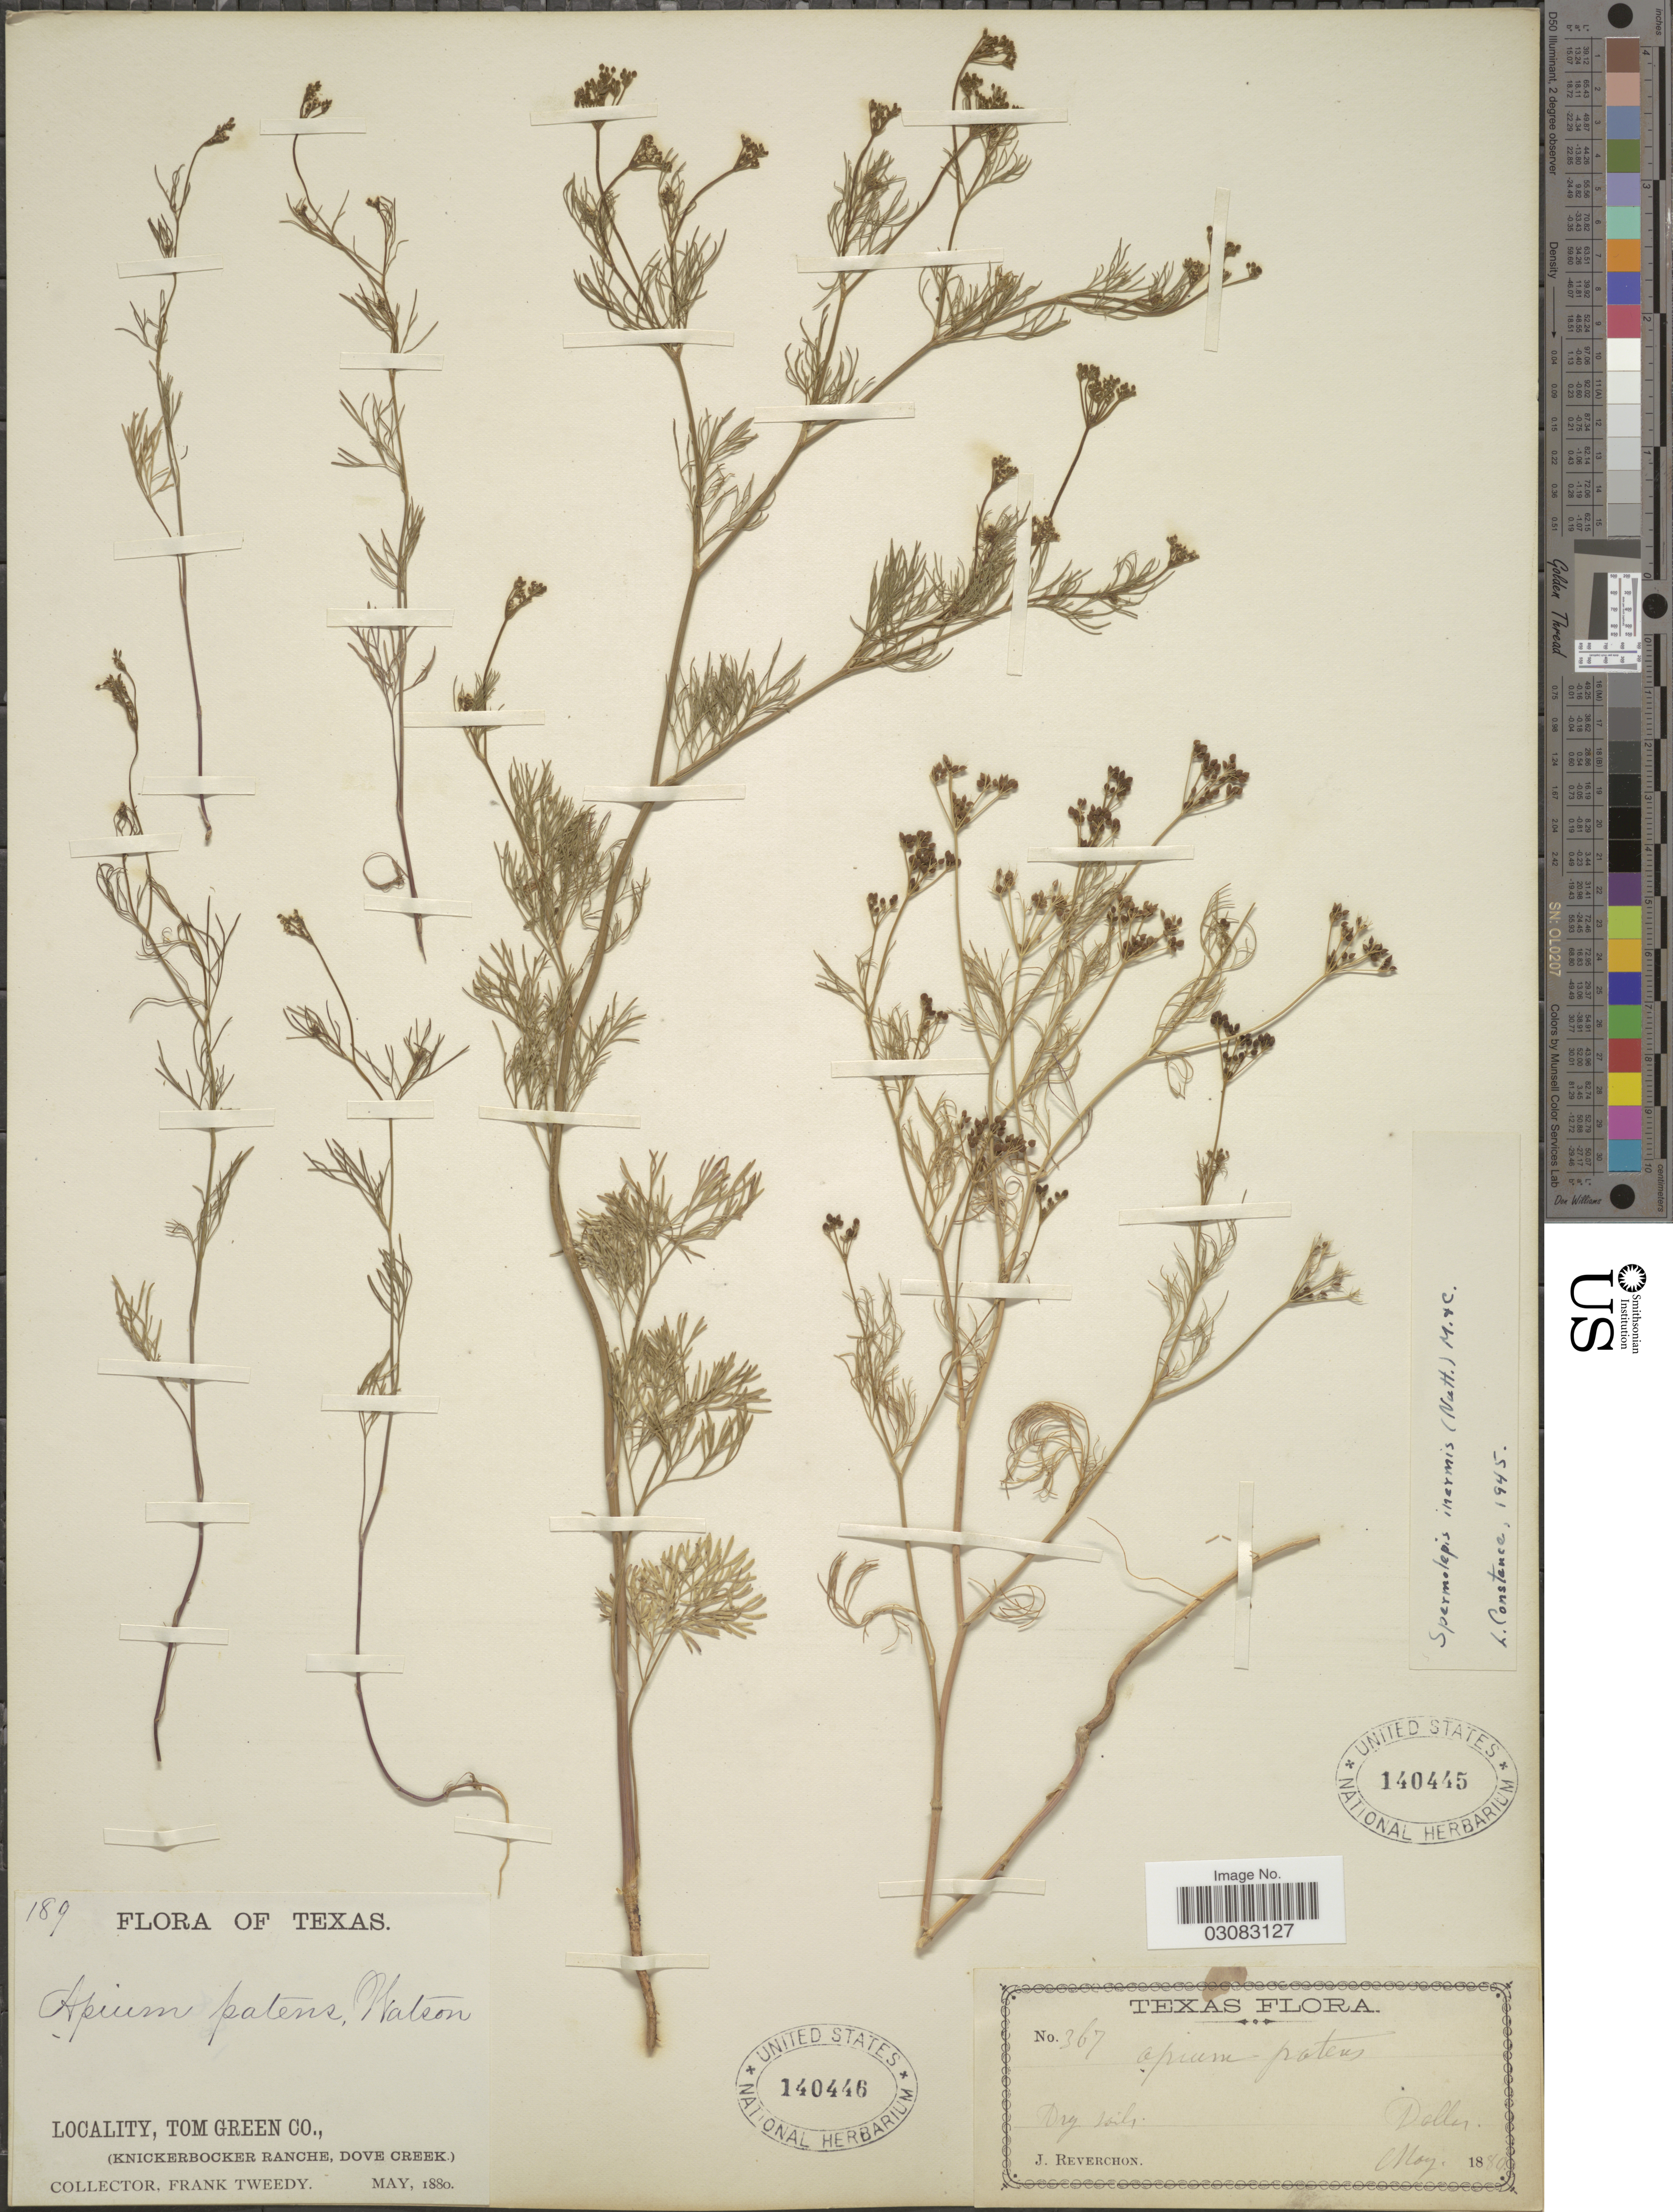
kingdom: Plantae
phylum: Tracheophyta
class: Magnoliopsida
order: Apiales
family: Apiaceae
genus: Spermolepis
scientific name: Spermolepis inermis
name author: (Nutt. ex DC.) Mathias & Constance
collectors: F. Tweedy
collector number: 189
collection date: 1880-05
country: United States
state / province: Texas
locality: Tom Green Co., (Knickerbocker Ranche, Dove Creek).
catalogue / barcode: US 140446-2